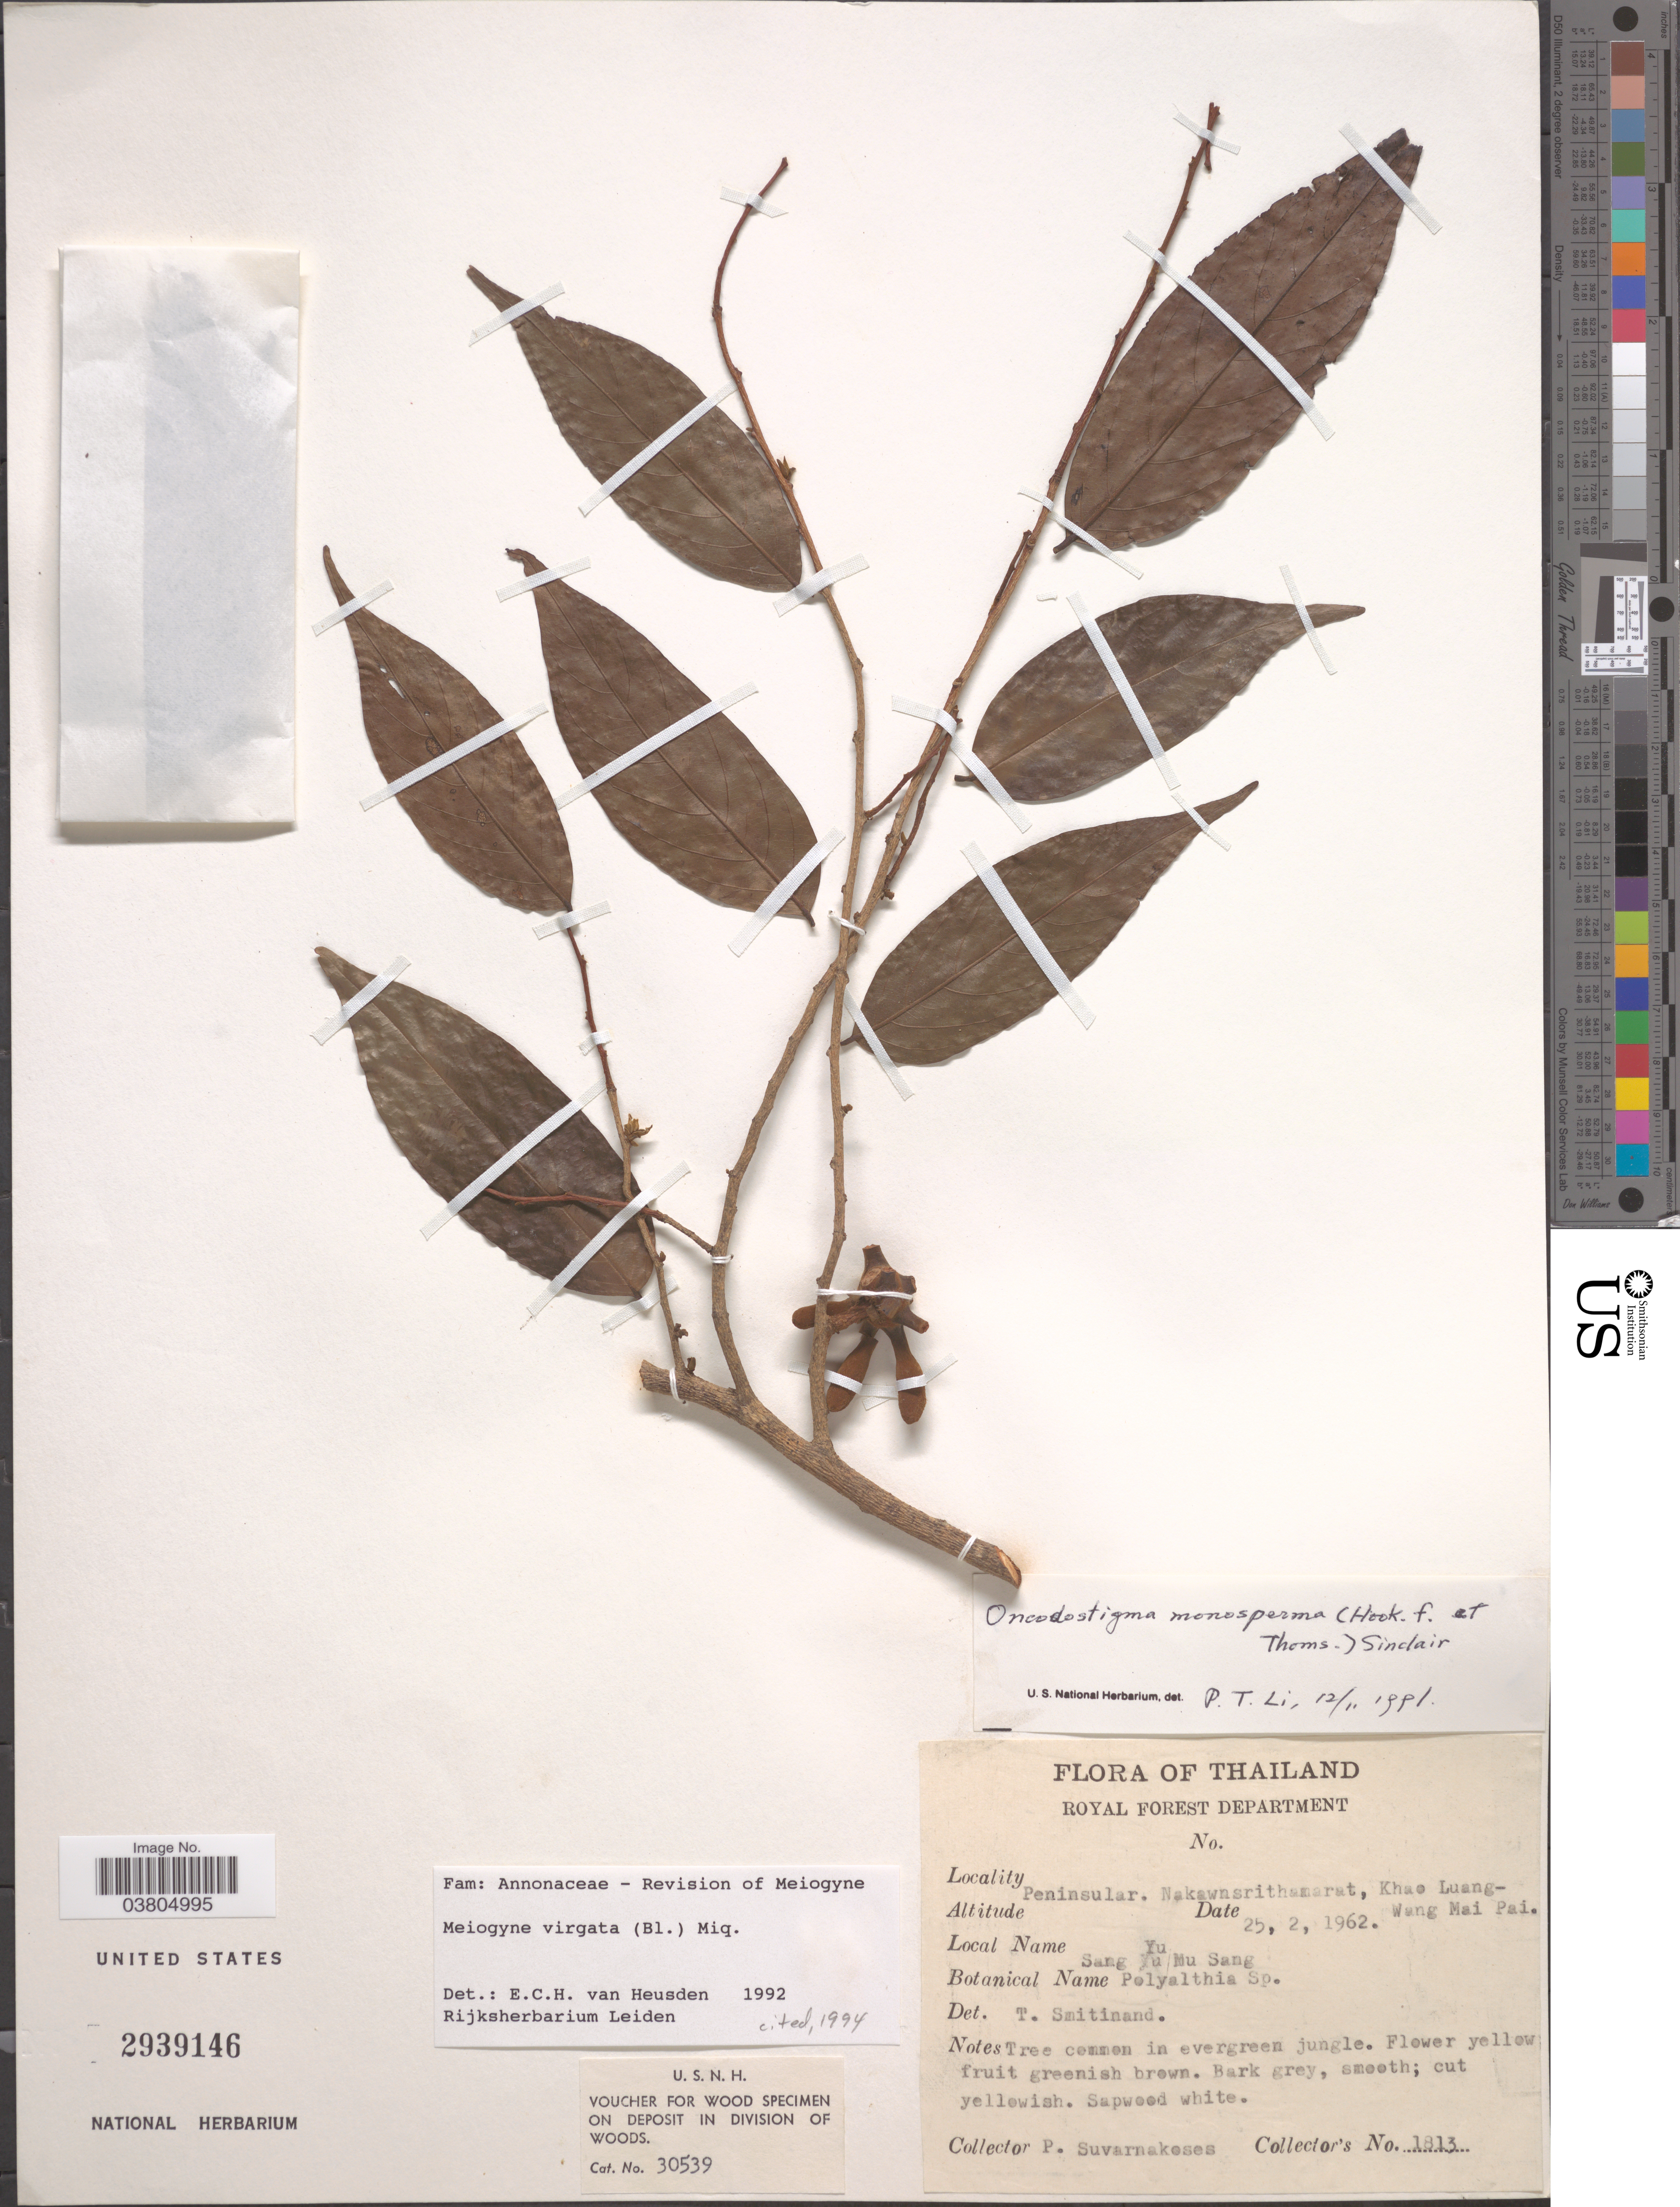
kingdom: Plantae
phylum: Tracheophyta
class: Magnoliopsida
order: Magnoliales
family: Annonaceae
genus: Meiogyne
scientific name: Meiogyne virgata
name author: (Blume) Miq.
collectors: P. Suvarnakese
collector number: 1813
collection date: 1962-02-25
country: Thailand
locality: Royal Forest. Peninsular. Nakawnsrithamarat, Khao Luang- Wang Mai Pai.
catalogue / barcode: US 2939146